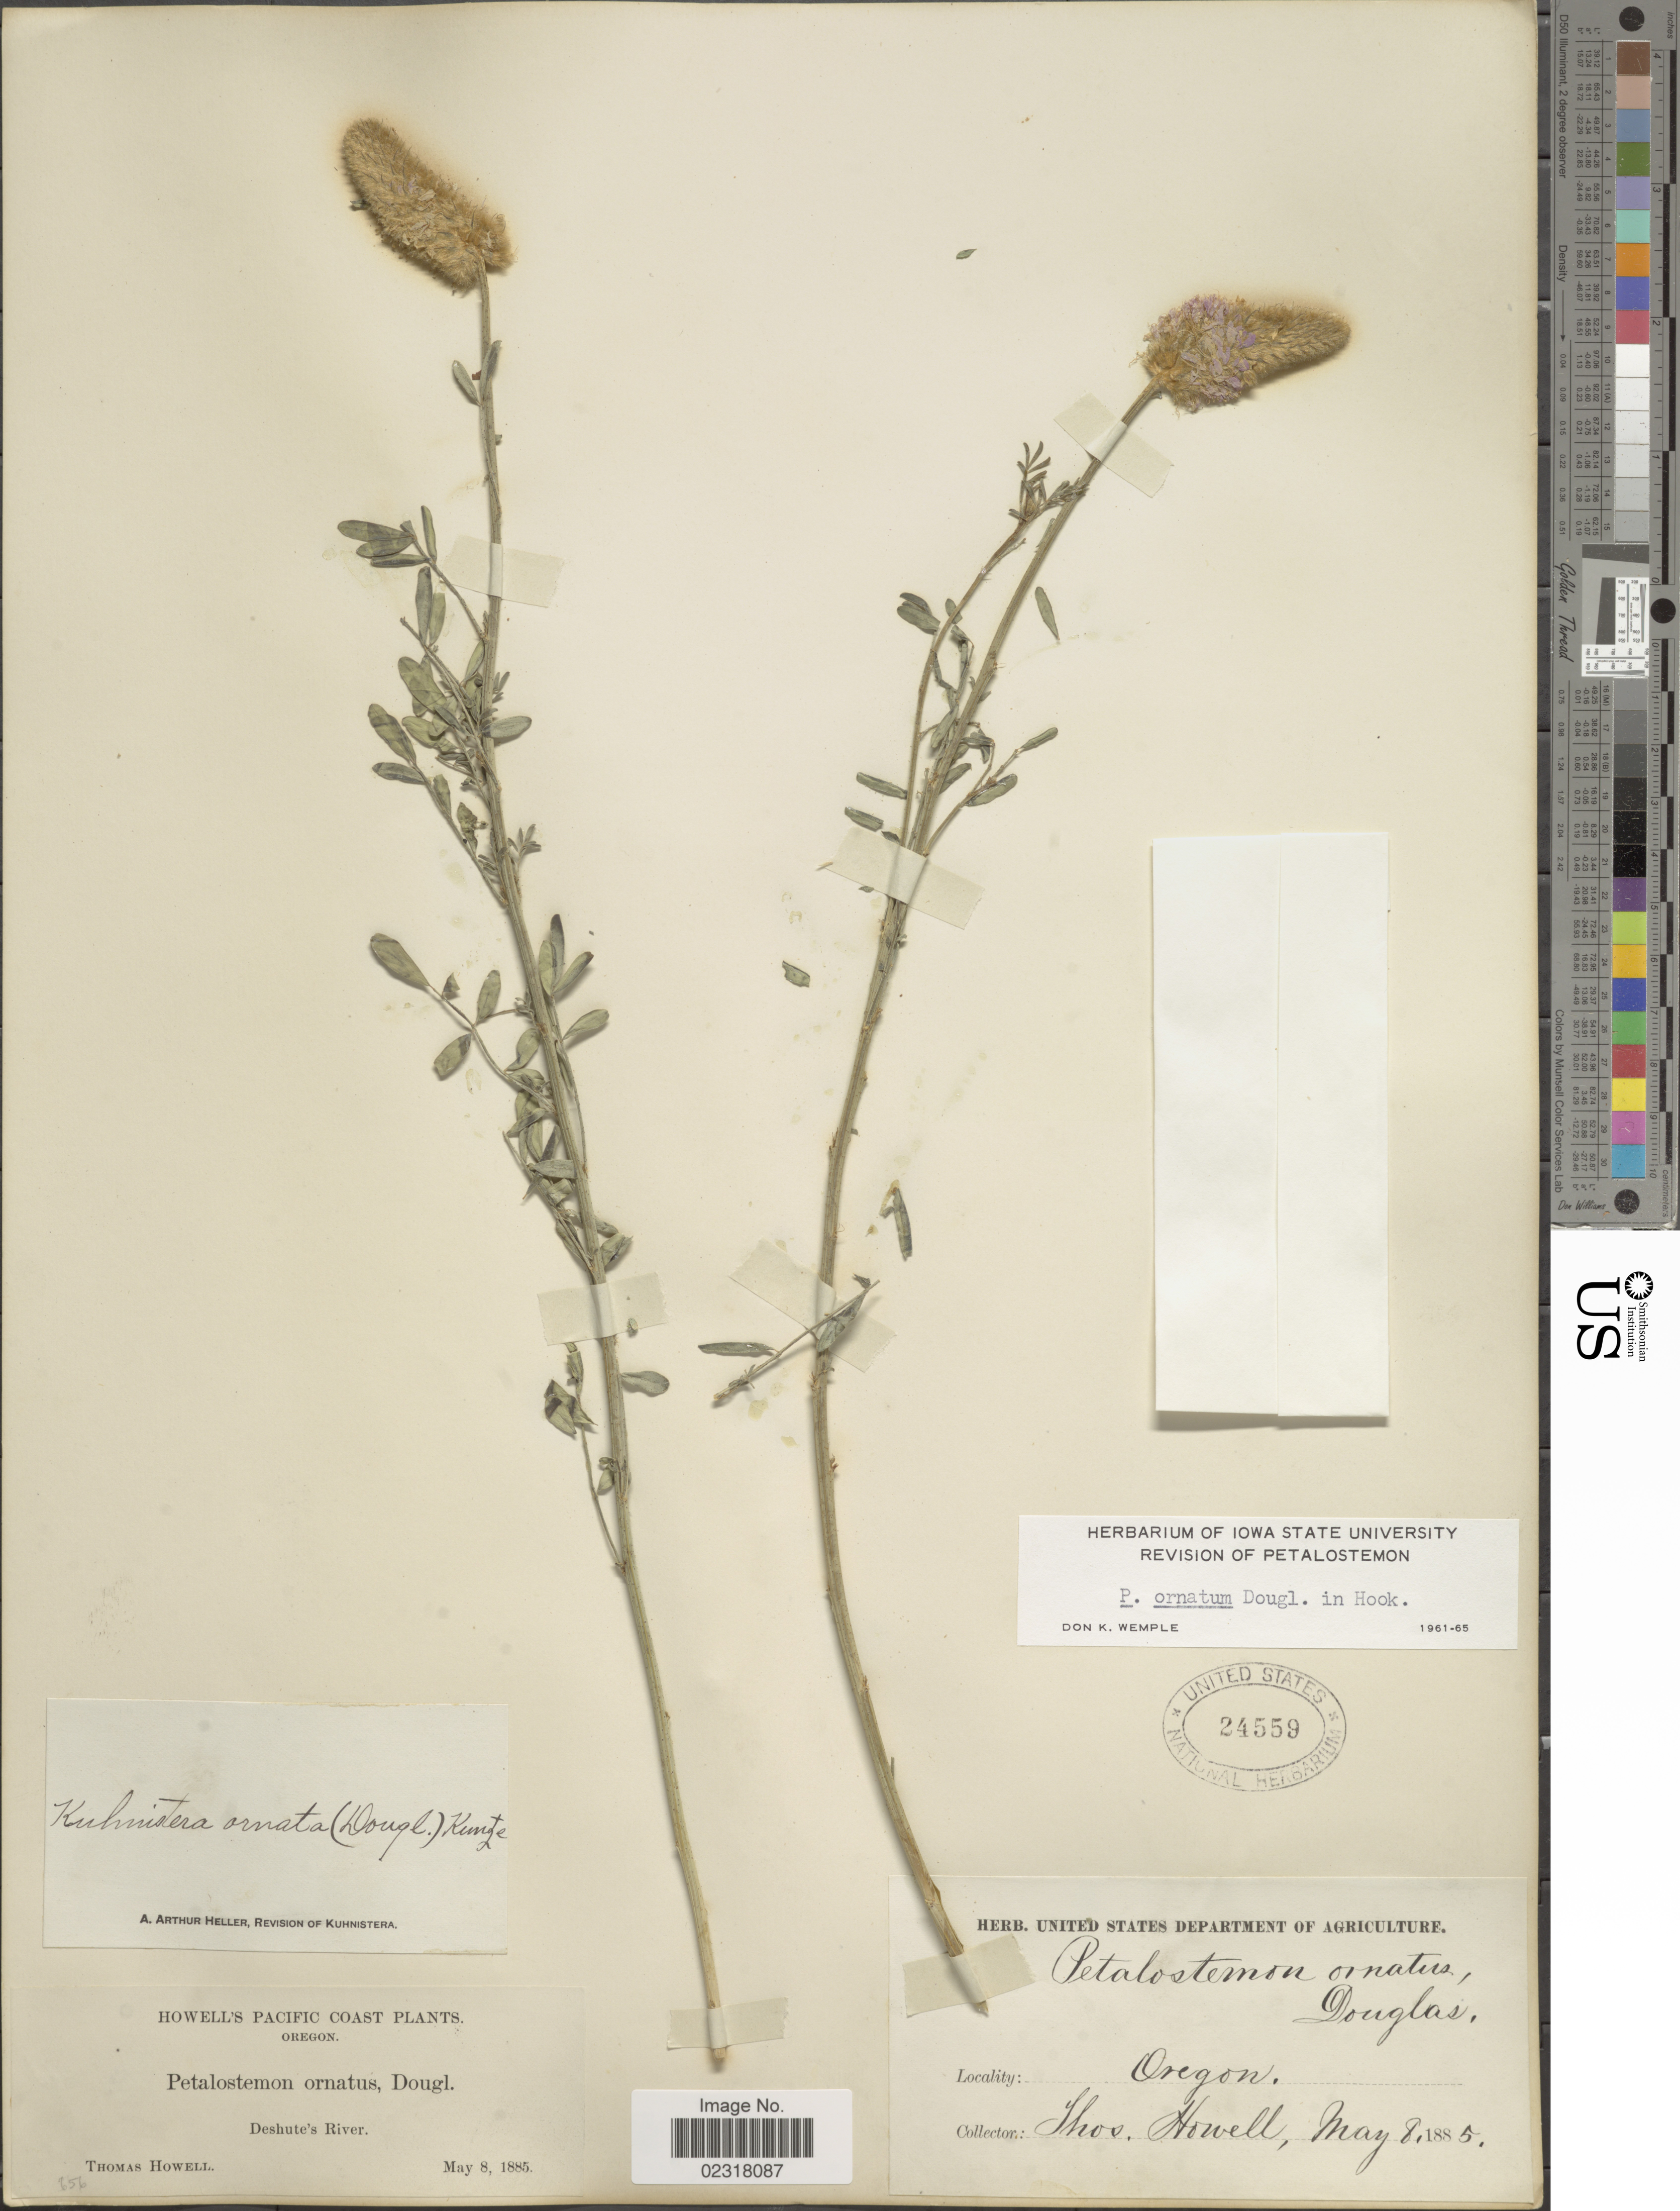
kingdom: Plantae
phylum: Tracheophyta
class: Magnoliopsida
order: Fabales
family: Fabaceae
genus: Dalea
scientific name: Dalea ornata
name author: (Hook.) Eaton & Wright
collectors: T. Howell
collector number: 656*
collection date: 1885-05-08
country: United States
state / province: Oregon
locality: Pacific Coast, Deshute's River.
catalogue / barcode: US 24559